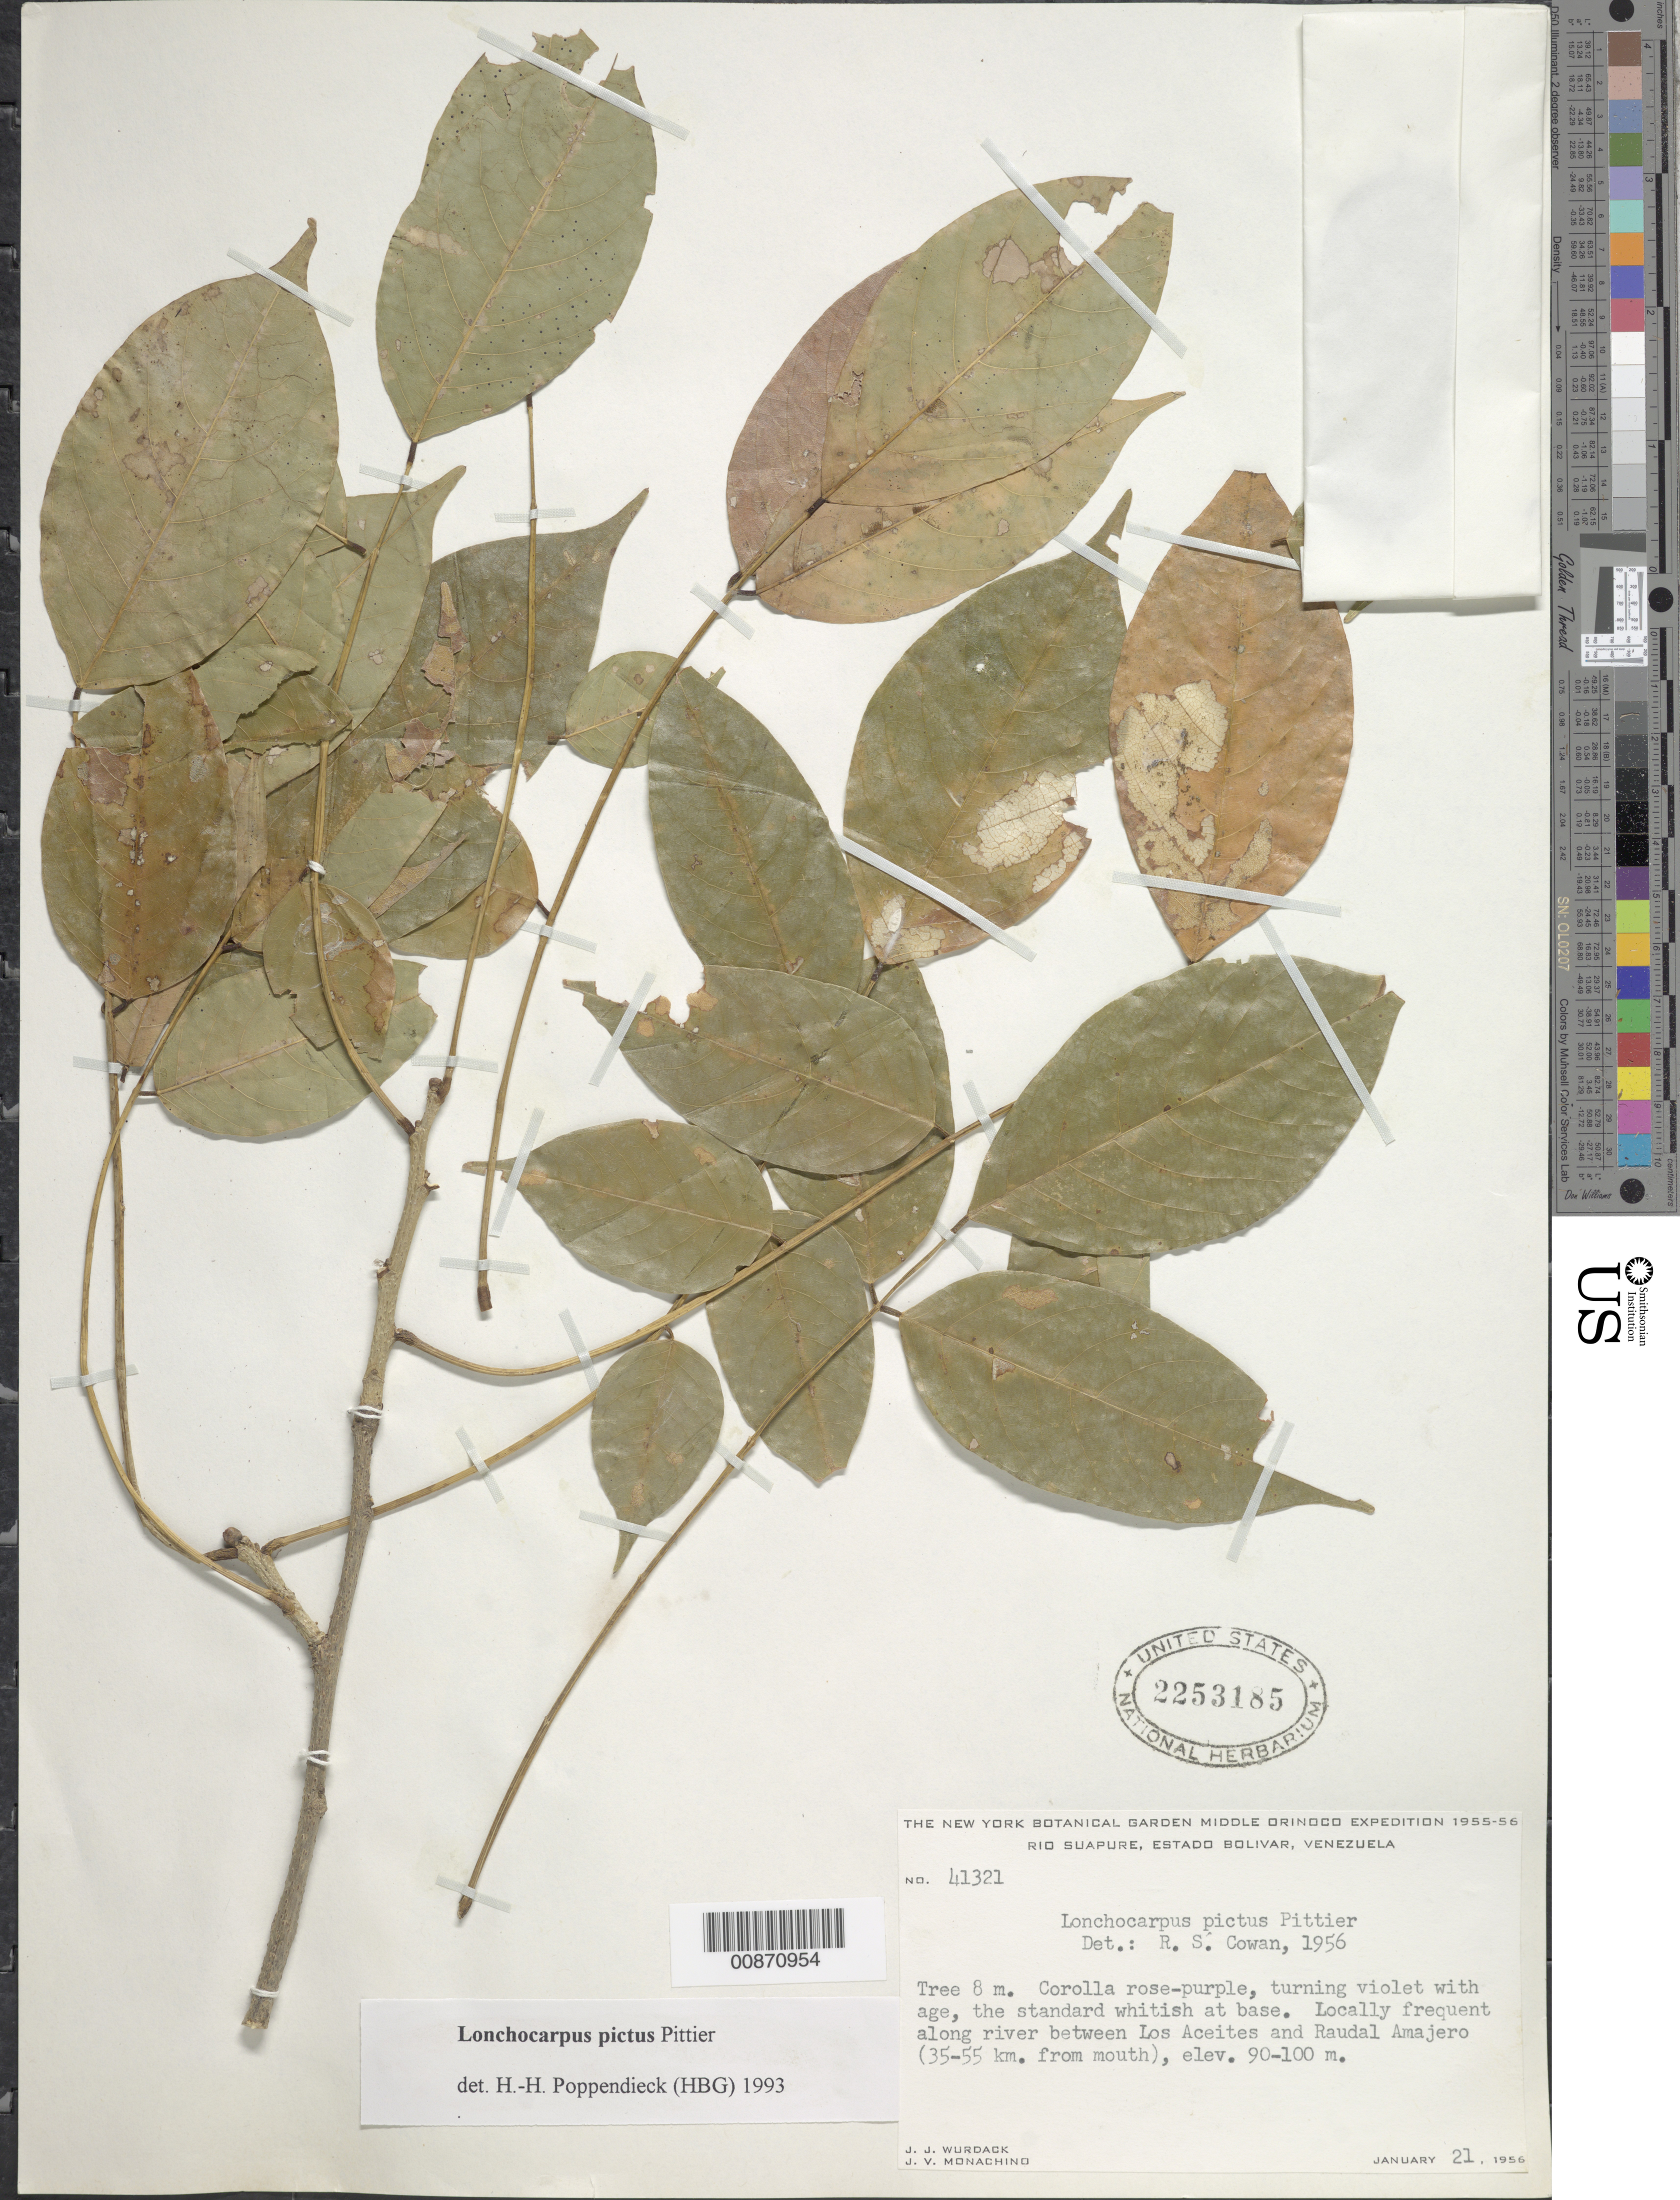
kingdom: Plantae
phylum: Tracheophyta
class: Magnoliopsida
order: Fabales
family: Fabaceae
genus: Lonchocarpus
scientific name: Lonchocarpus pictus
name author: Pittier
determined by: Poppendieck, H.-H., (HBG), Institut fur Allgemeine Botanik und Botanischer Garten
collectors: J. J. Wurdack & J. V. Monachino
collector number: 41321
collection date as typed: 21-Jan-56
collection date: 1956-01-21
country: Venezuela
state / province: Bolívar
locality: Río Suapure, between Raudal Amajero and Los Aceites (35-55 km from mouth)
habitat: Along river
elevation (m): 90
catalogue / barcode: US 2253185